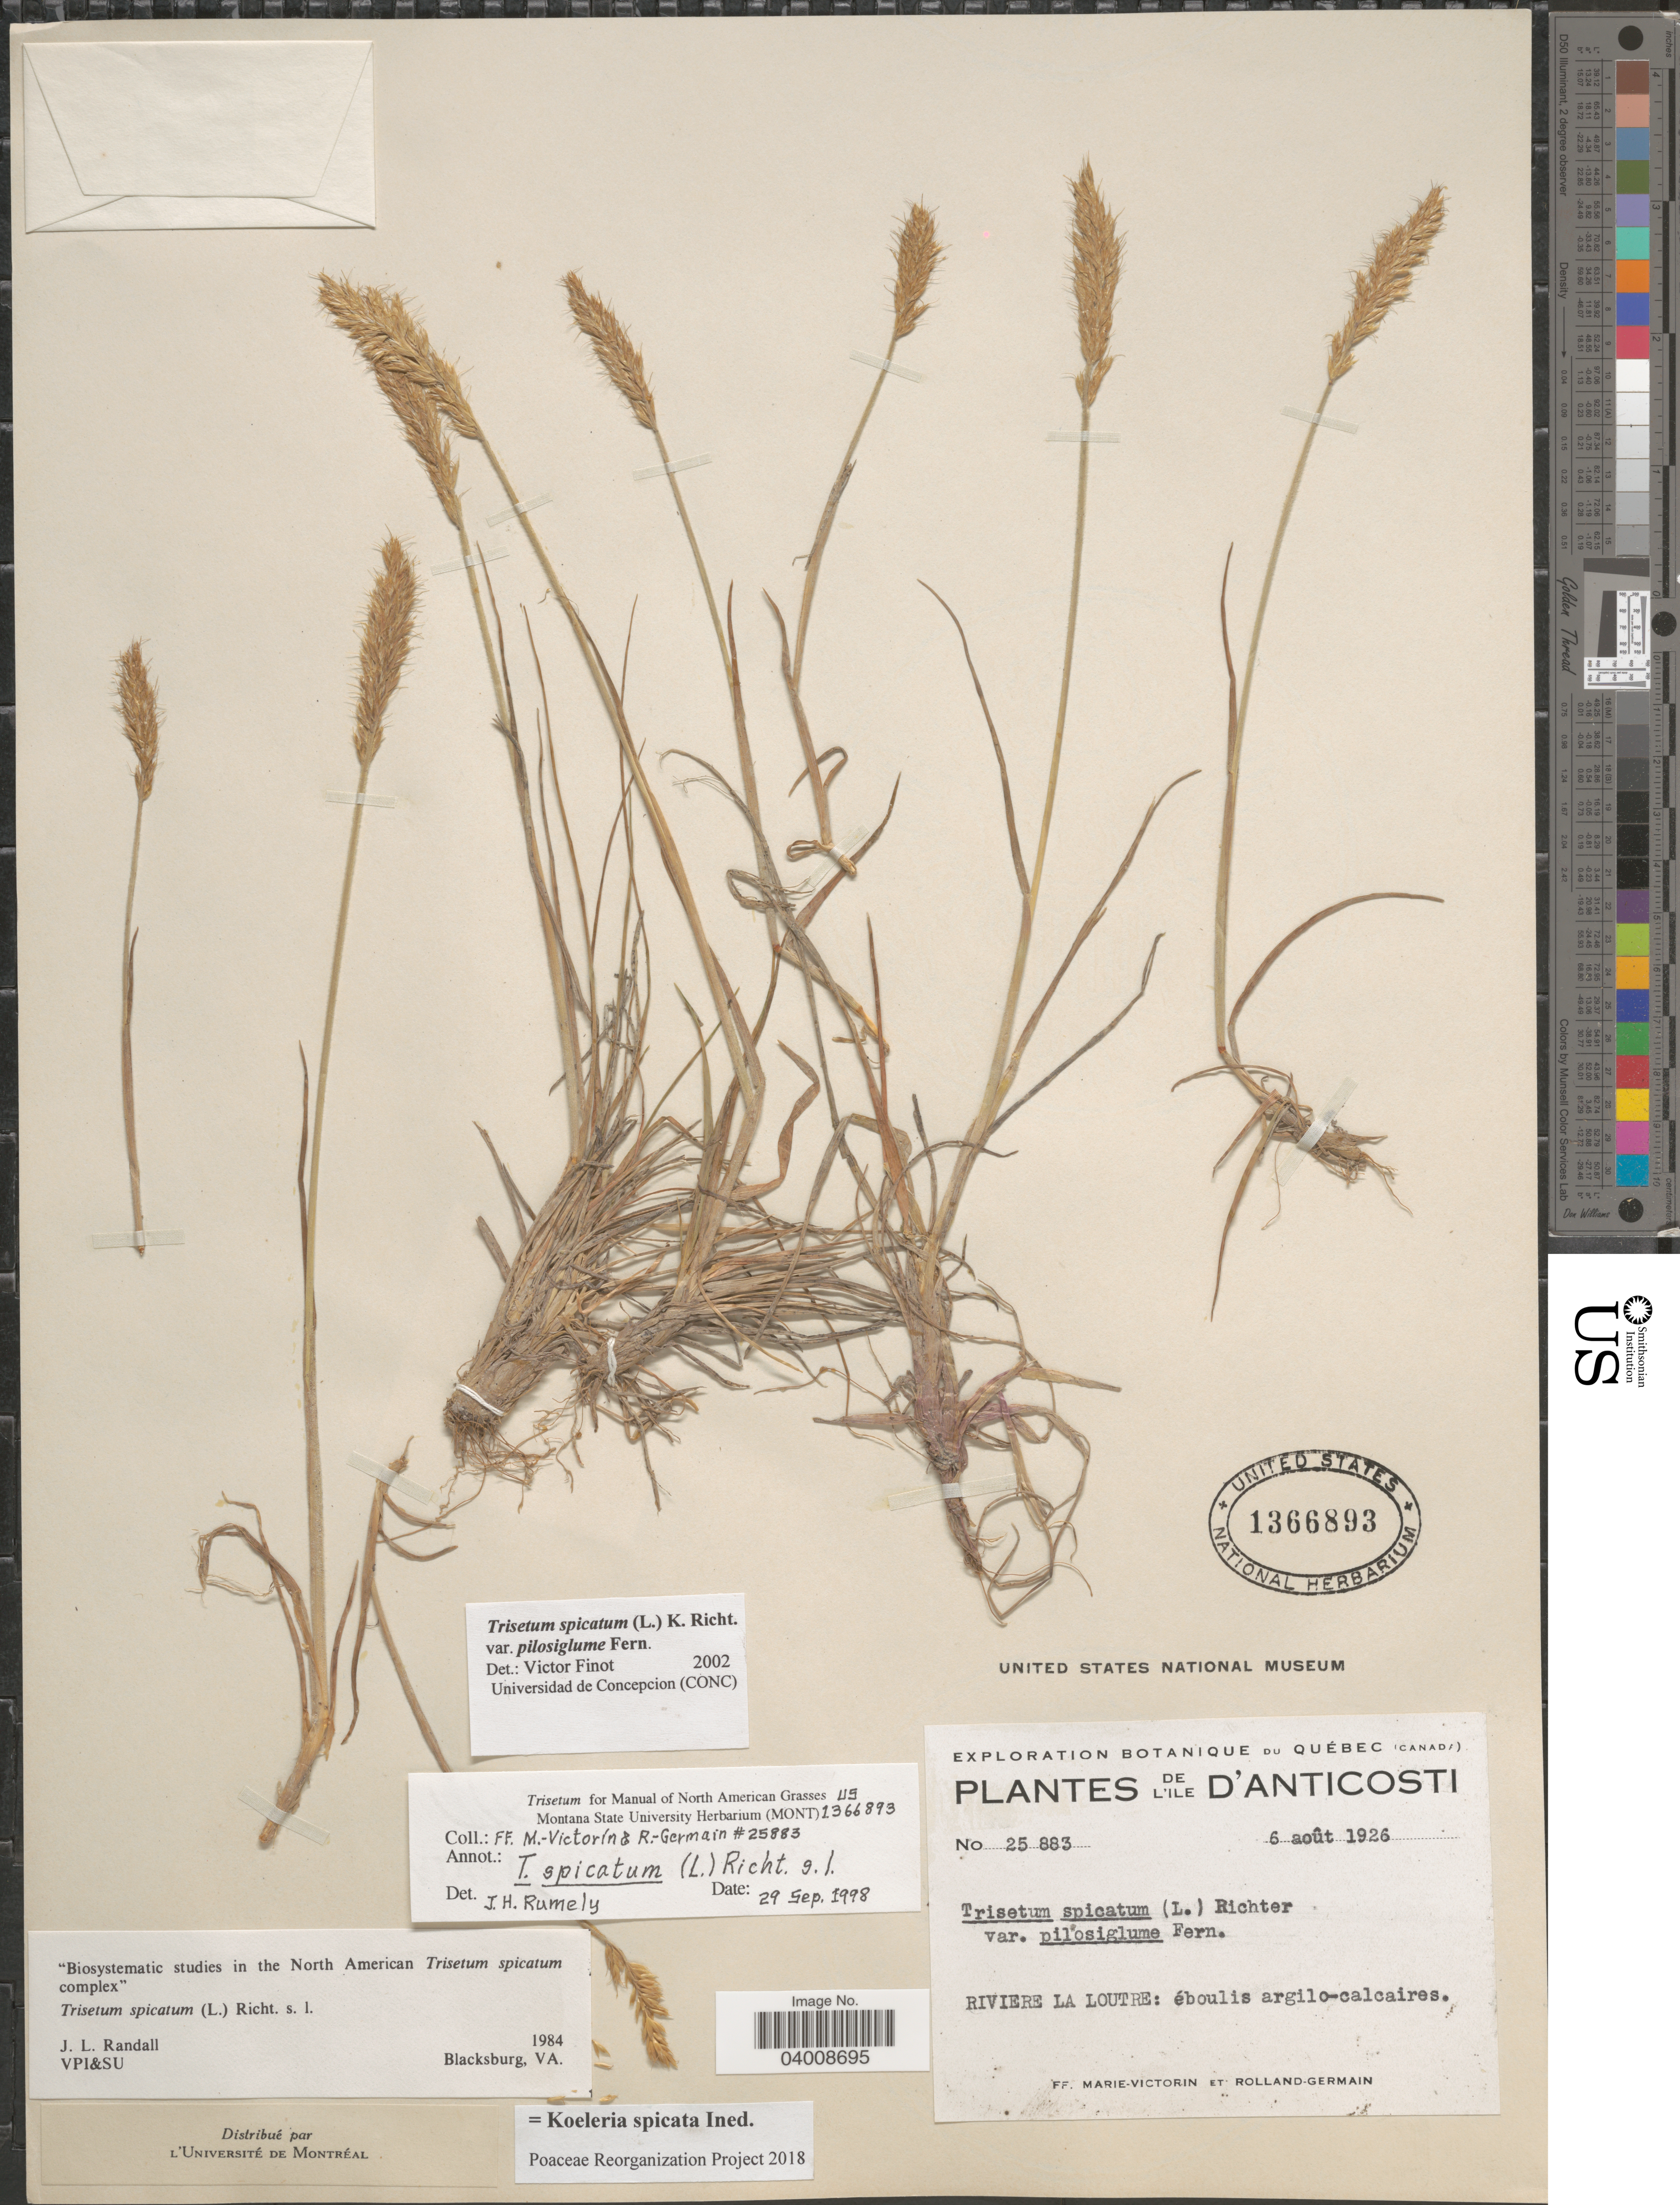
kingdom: Plantae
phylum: Tracheophyta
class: Liliopsida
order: Poales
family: Poaceae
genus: Koeleria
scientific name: Koeleria spicata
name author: (L.) Barberá et al.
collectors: F. Marie-Victorin & Rolland-Germain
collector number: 25883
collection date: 1926-08-06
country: Canada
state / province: Quebec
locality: L'Ile d'Anticosti. Riviere La Loutre.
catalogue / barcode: US 1366893